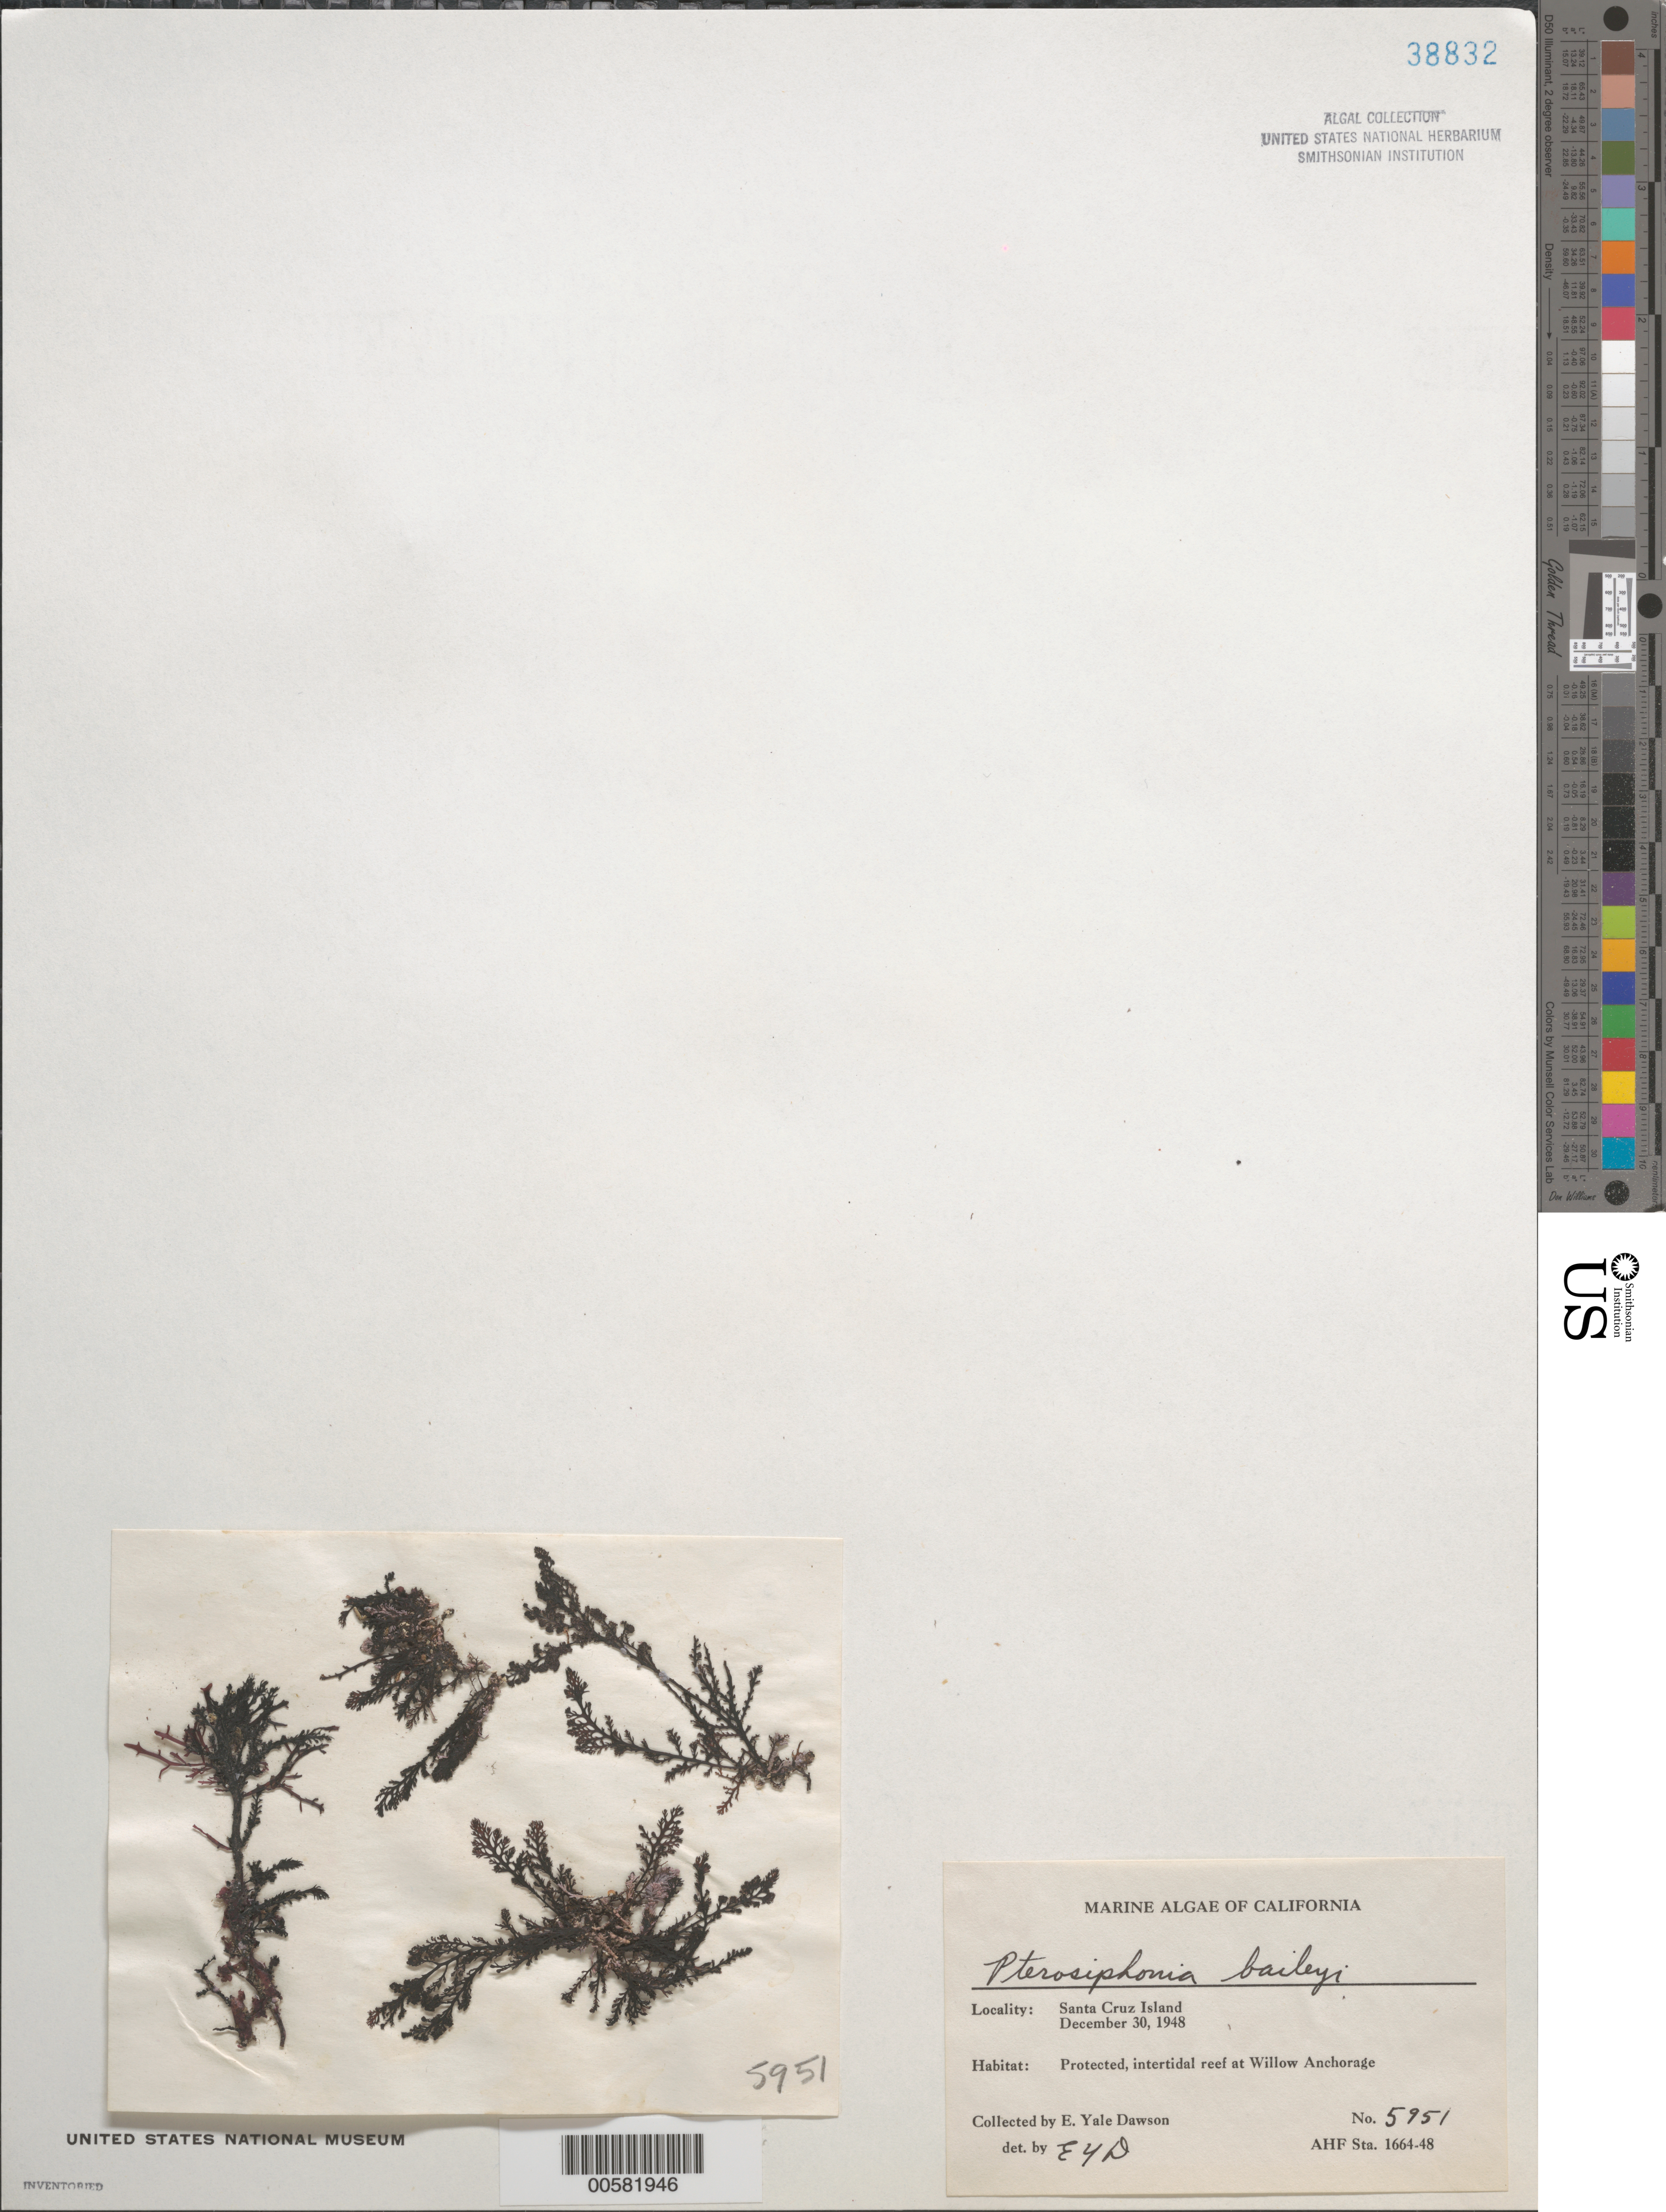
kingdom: Plantae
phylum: Rhodophyta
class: Florideophyceae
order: Ceramiales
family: Rhodomelaceae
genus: Symphyocladiella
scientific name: Symphyocladiella baileyi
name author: (Harvey) D.E.Bustamante et al.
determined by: Algae name updating Project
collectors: E. Y. Dawson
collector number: EYD 5951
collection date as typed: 30 Dec 1948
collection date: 1948-12-30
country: United States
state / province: California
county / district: Santa Barbara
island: Santa Cruz Island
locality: Willows Anchorage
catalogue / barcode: US 38832